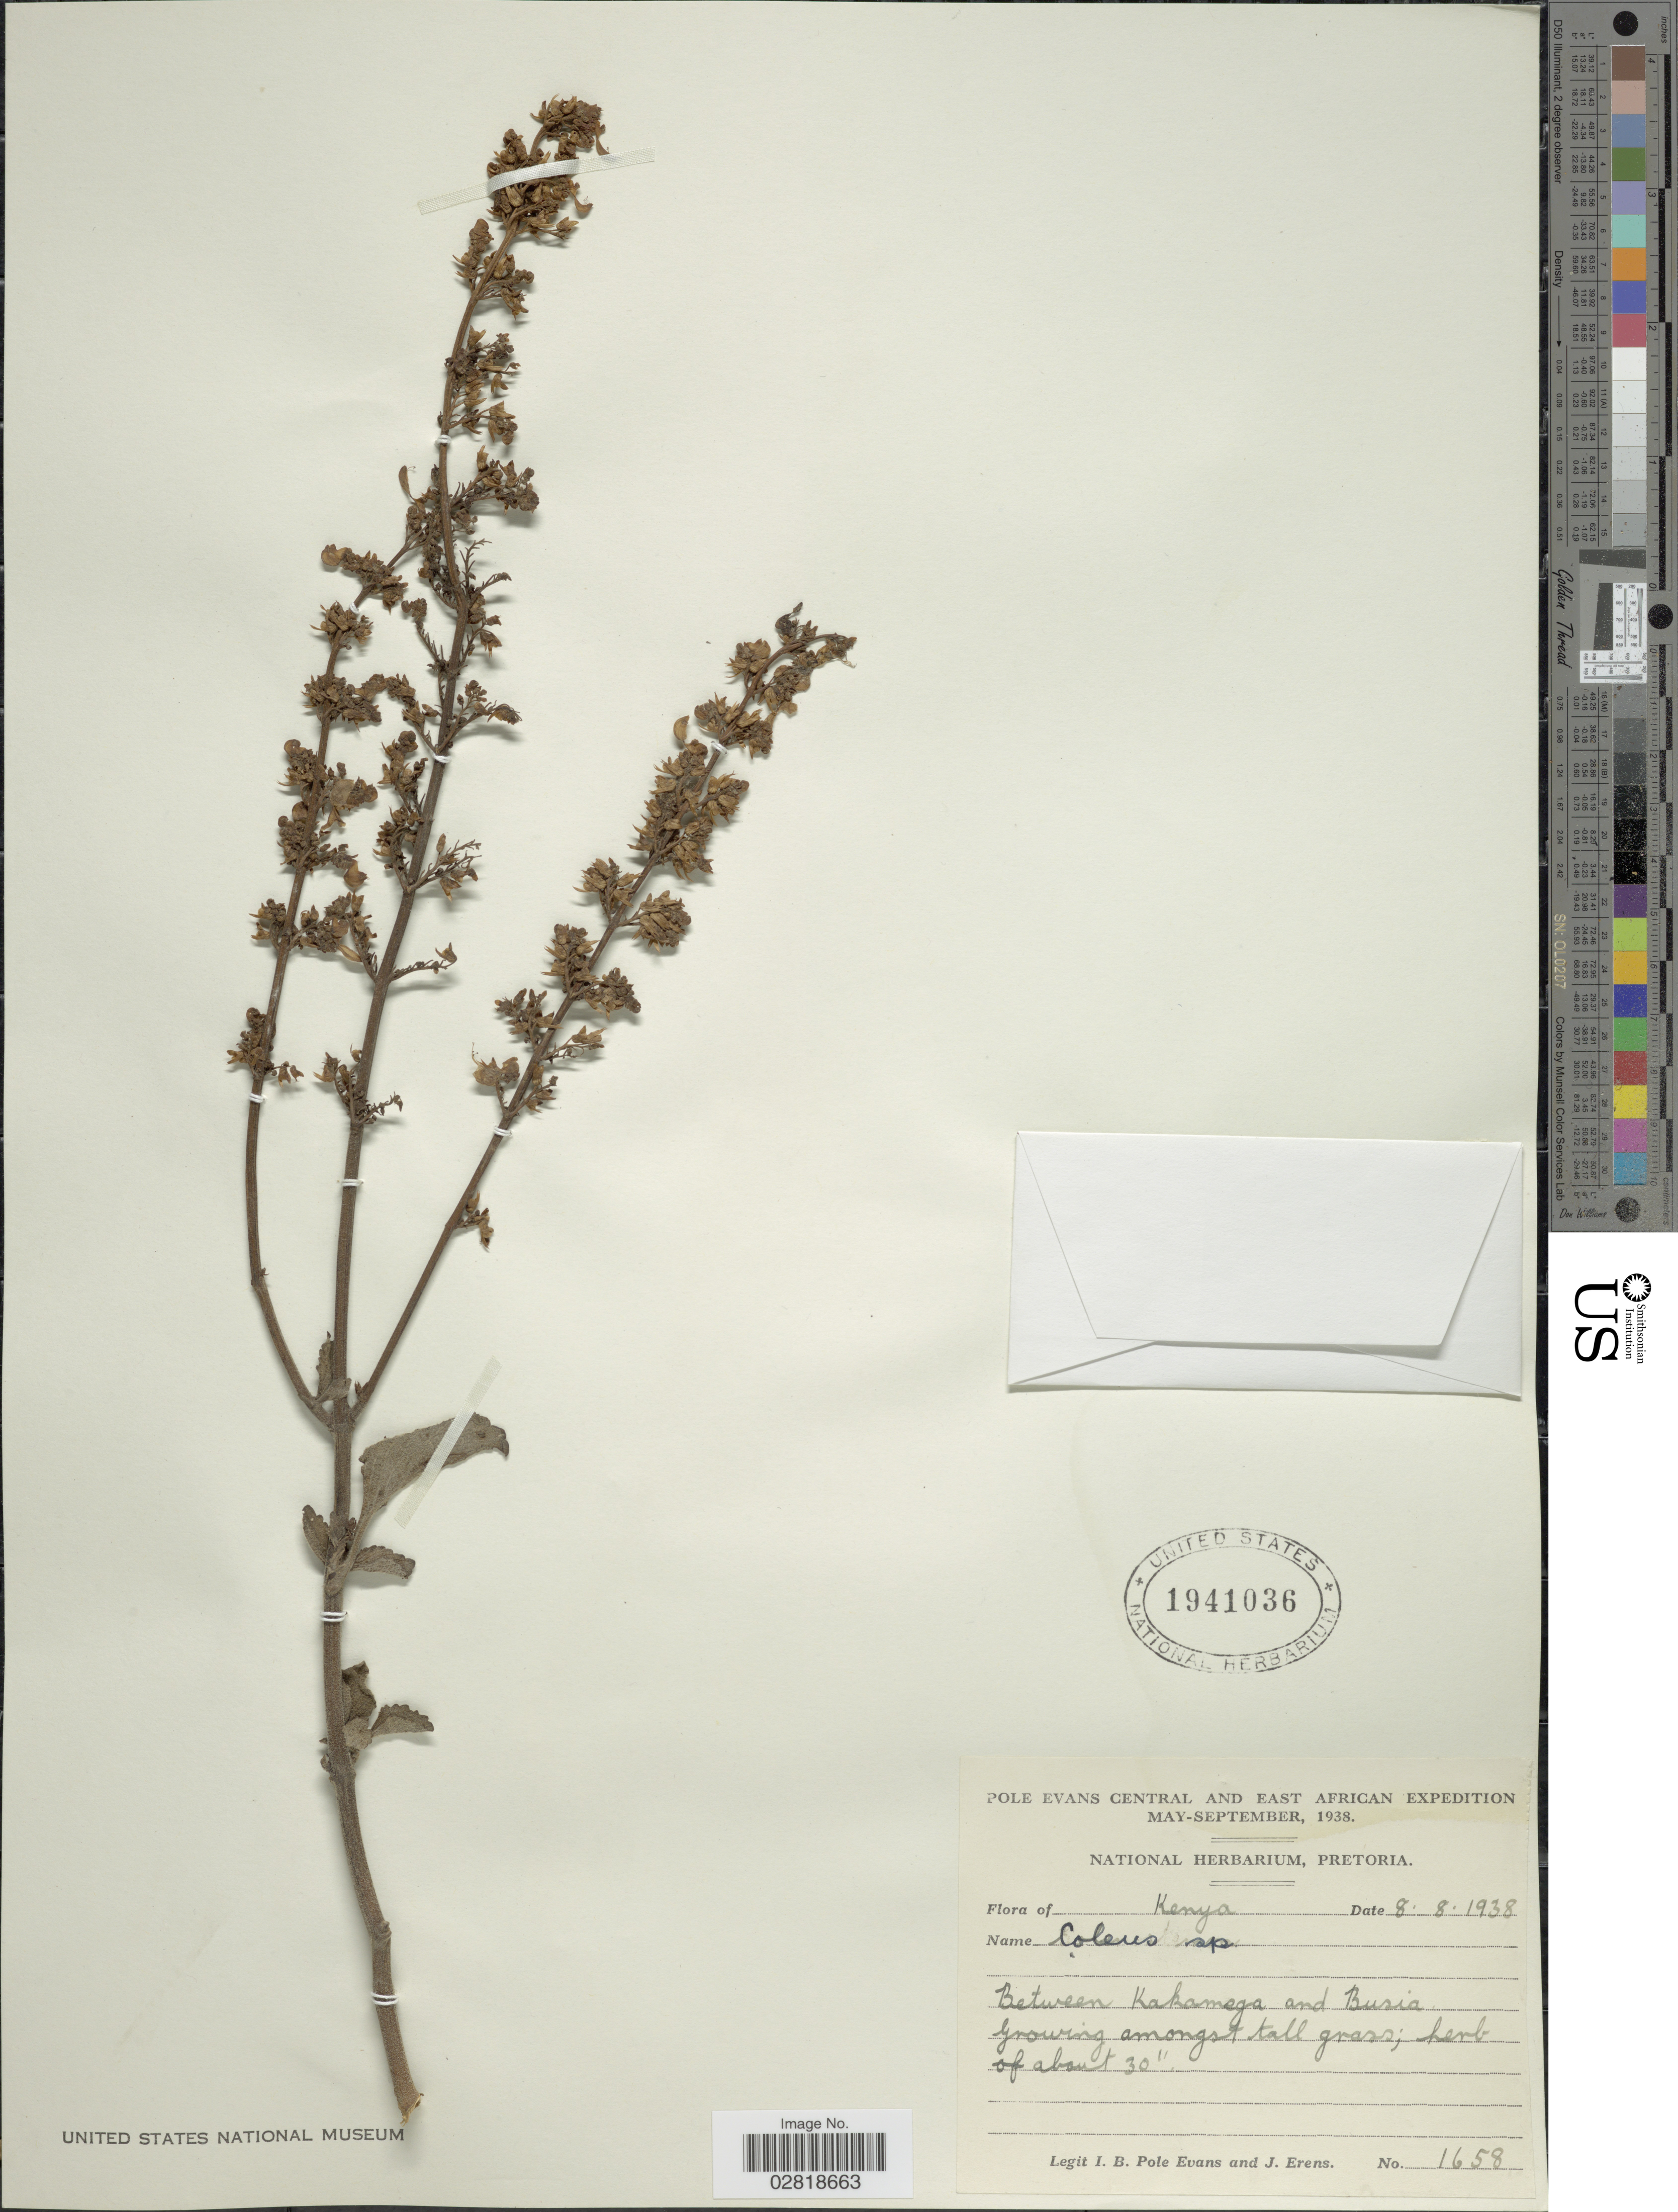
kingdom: Plantae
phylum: Tracheophyta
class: Magnoliopsida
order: Lamiales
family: Lamiaceae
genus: Plectranthus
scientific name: Plectranthus sp.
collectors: I. B. Pole-Evans & J. Erens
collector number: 1658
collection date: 1938-08-08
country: Kenya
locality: Between Kakamega and Busia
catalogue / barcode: US 1941036